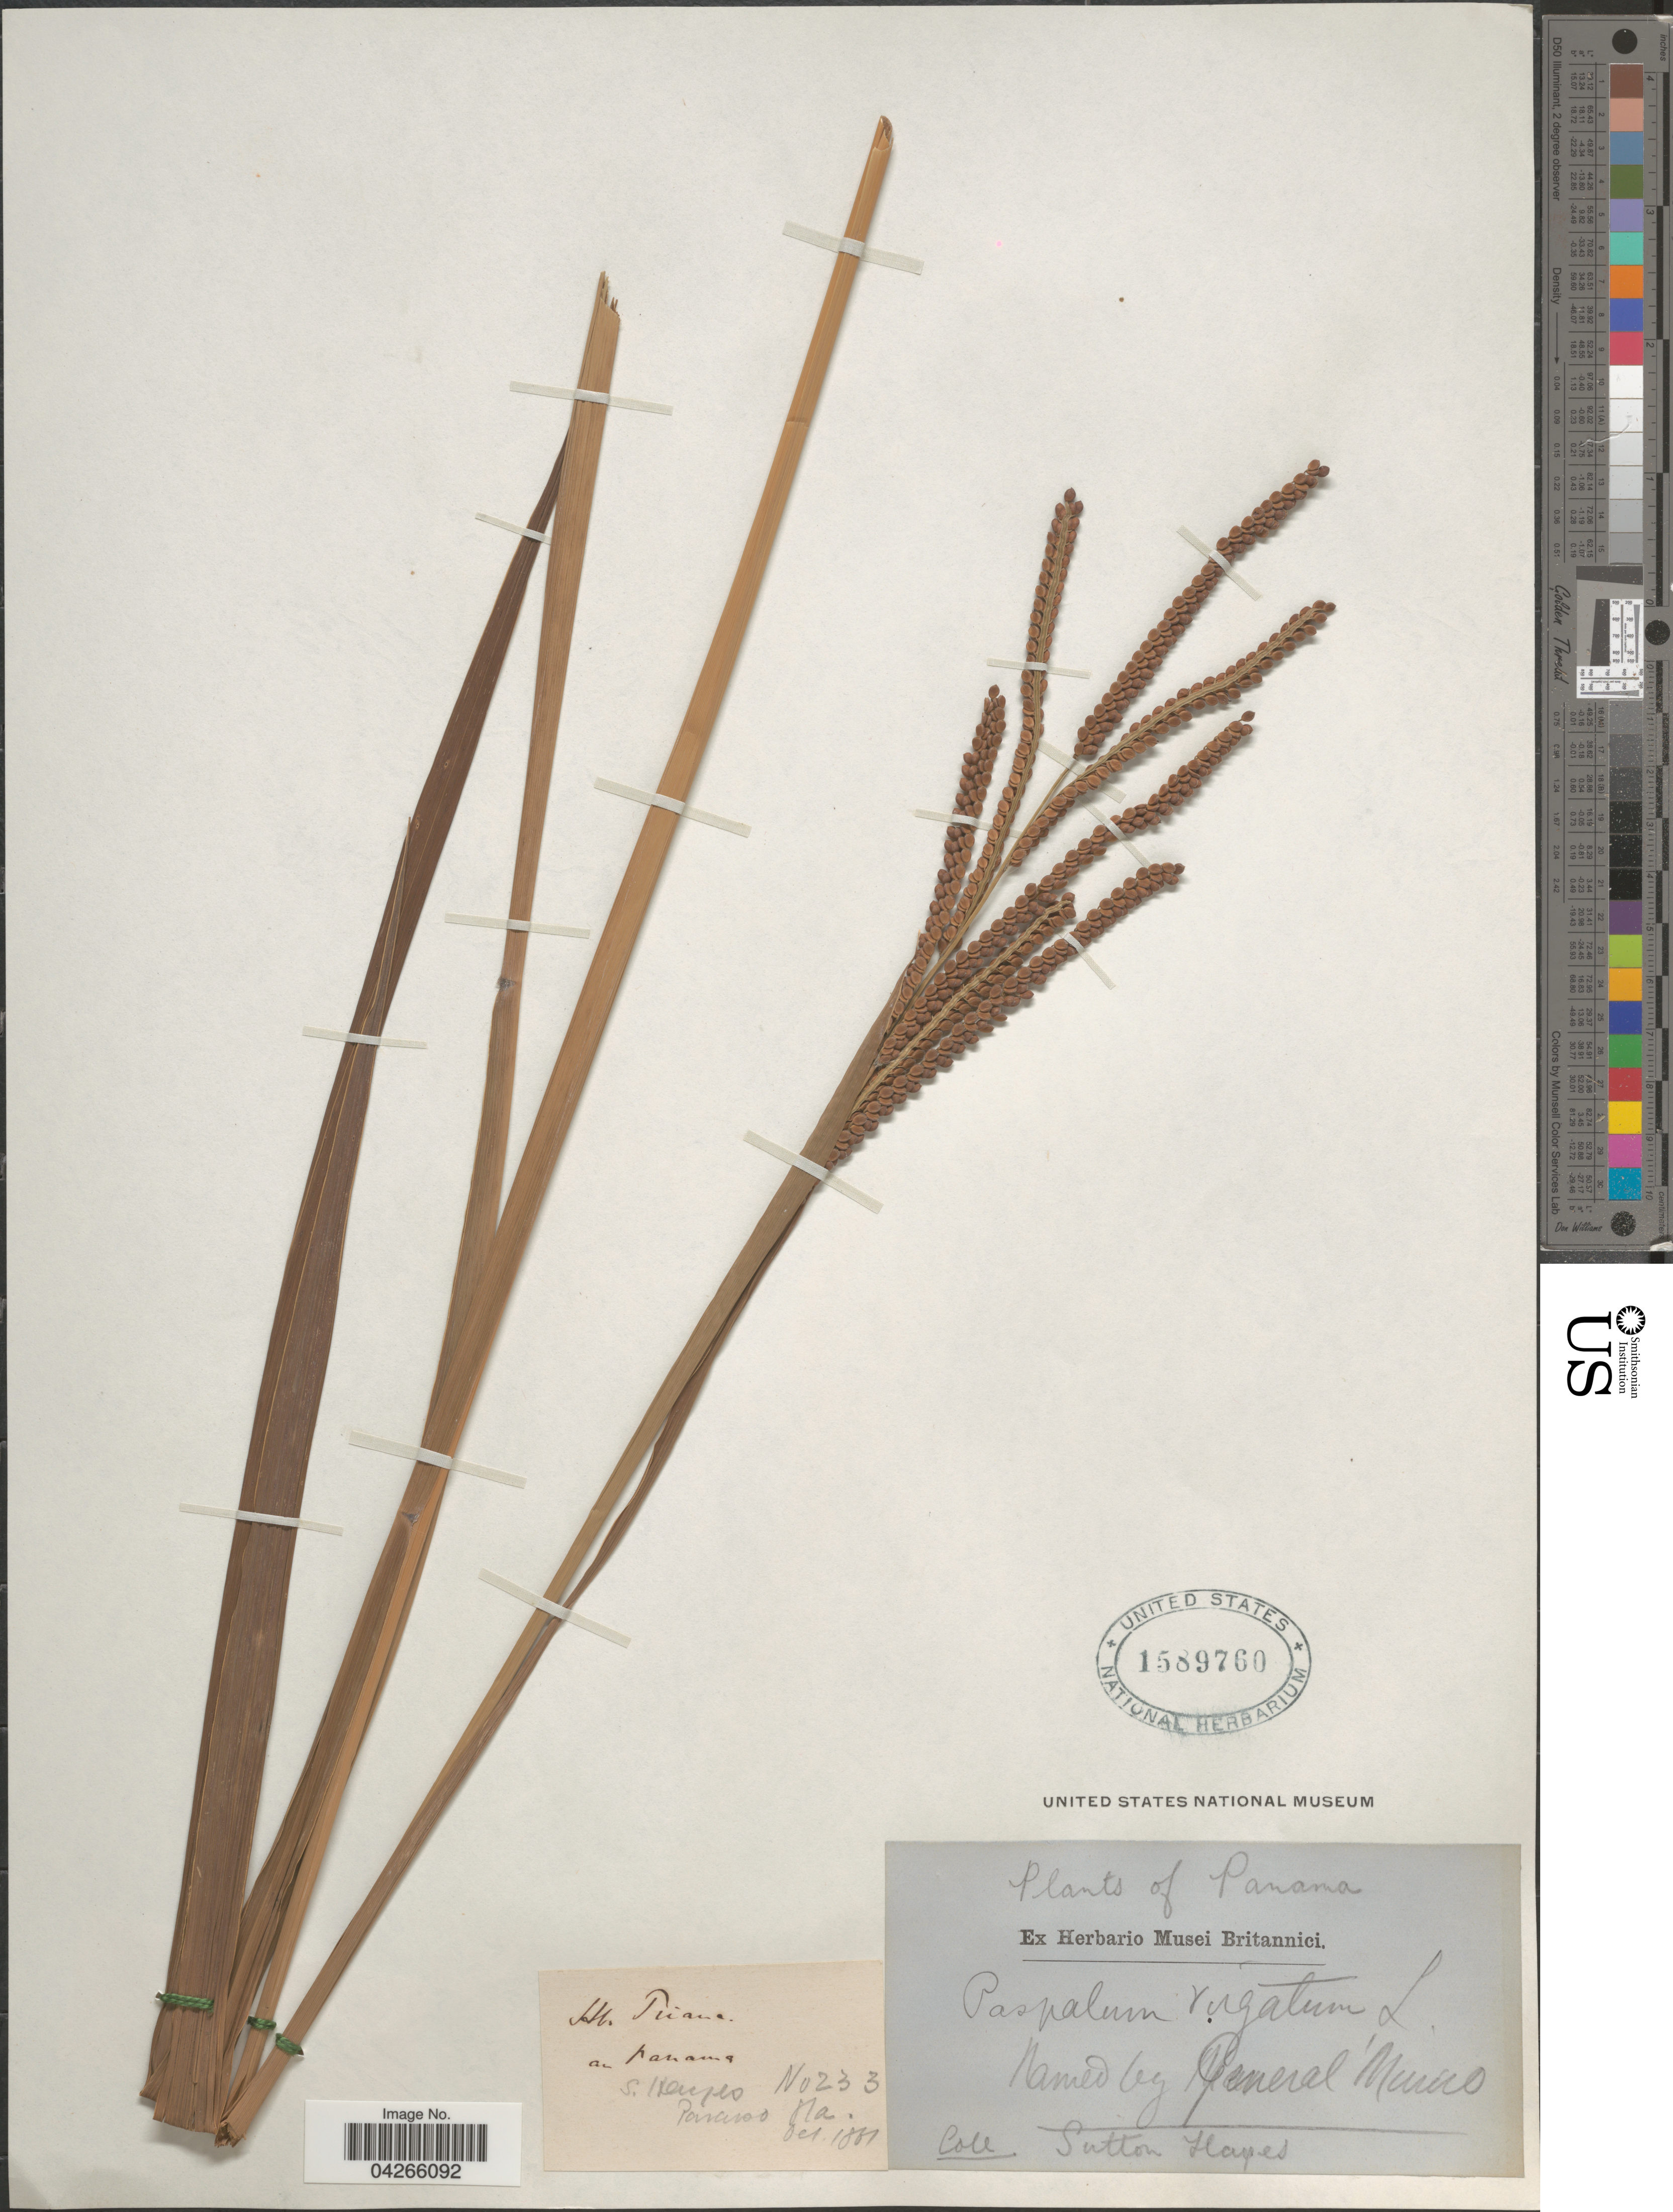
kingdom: Plantae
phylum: Tracheophyta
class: Liliopsida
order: Poales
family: Poaceae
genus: Paspalum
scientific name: Paspalum virgatum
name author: L.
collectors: S. Hayes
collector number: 233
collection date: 1881-10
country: Panama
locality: Paraiso Na.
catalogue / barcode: US 1589760